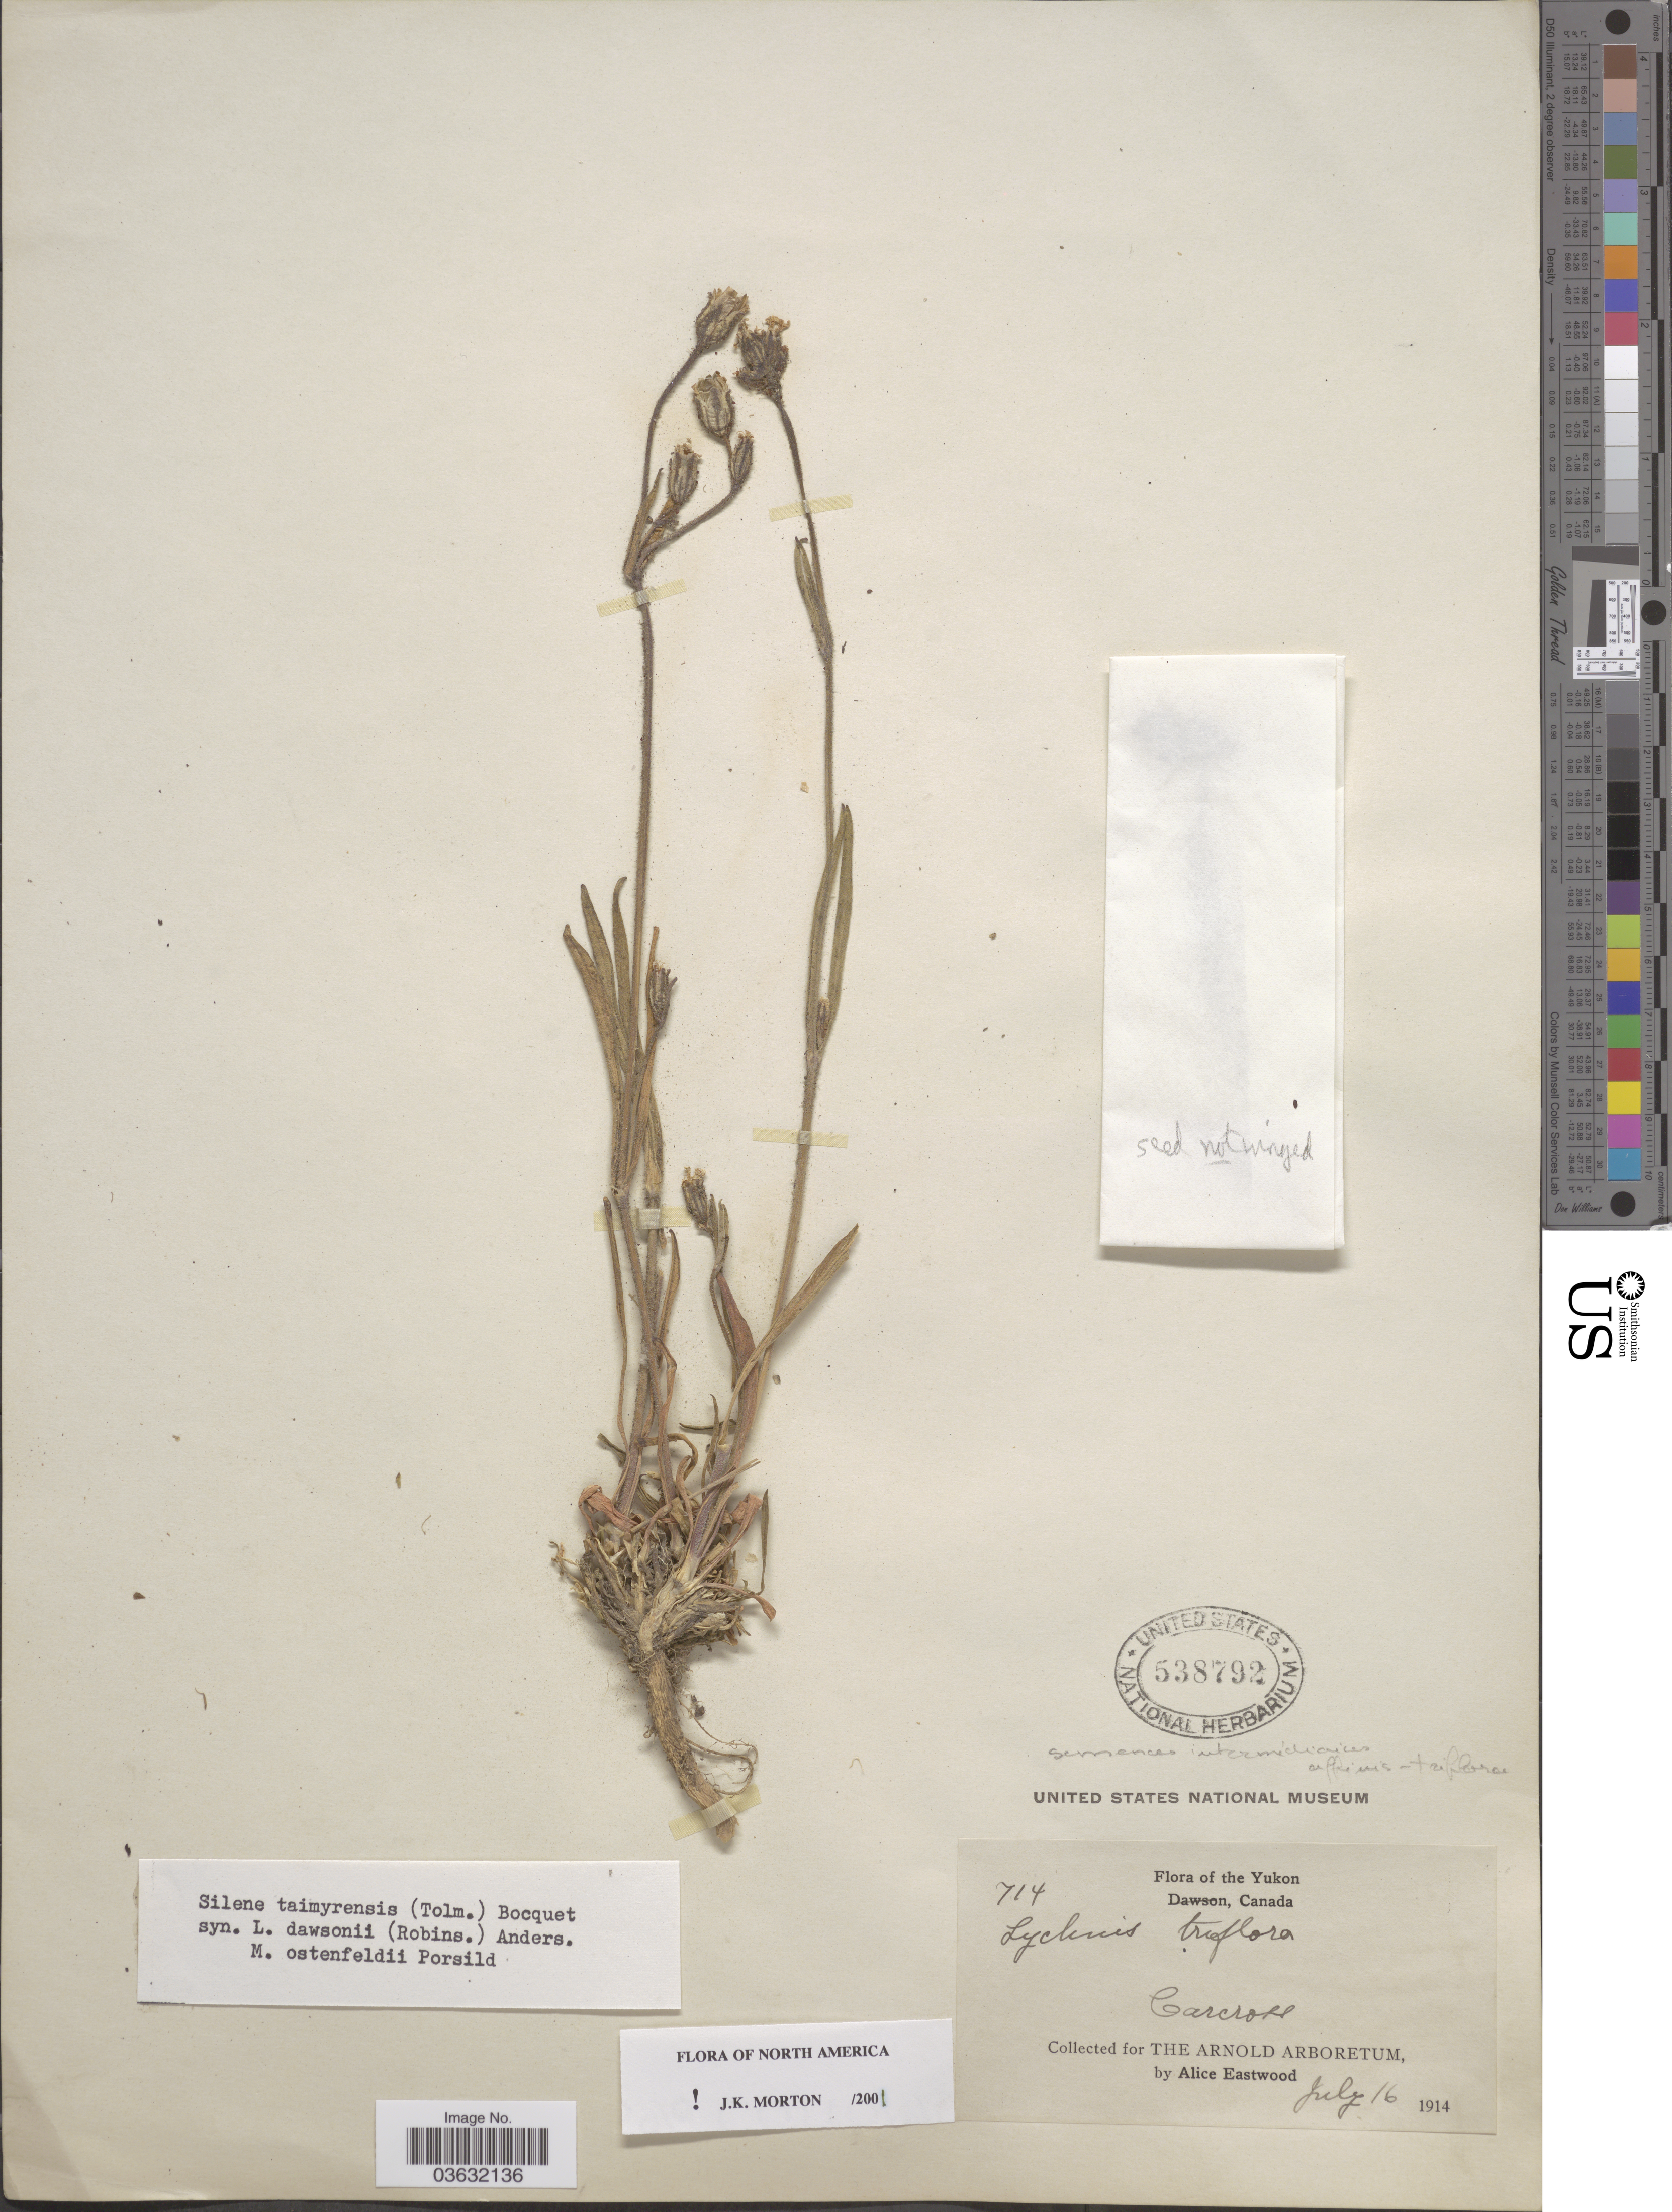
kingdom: Plantae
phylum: Tracheophyta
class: Magnoliopsida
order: Caryophyllales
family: Caryophyllaceae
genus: Silene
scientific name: Silene taimyrensis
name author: (Tolm.) Bocquet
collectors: A. Eastwood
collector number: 714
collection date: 1914-07-16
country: Canada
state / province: Yukon Territory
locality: Yukon. Carcross.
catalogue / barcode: US 538792